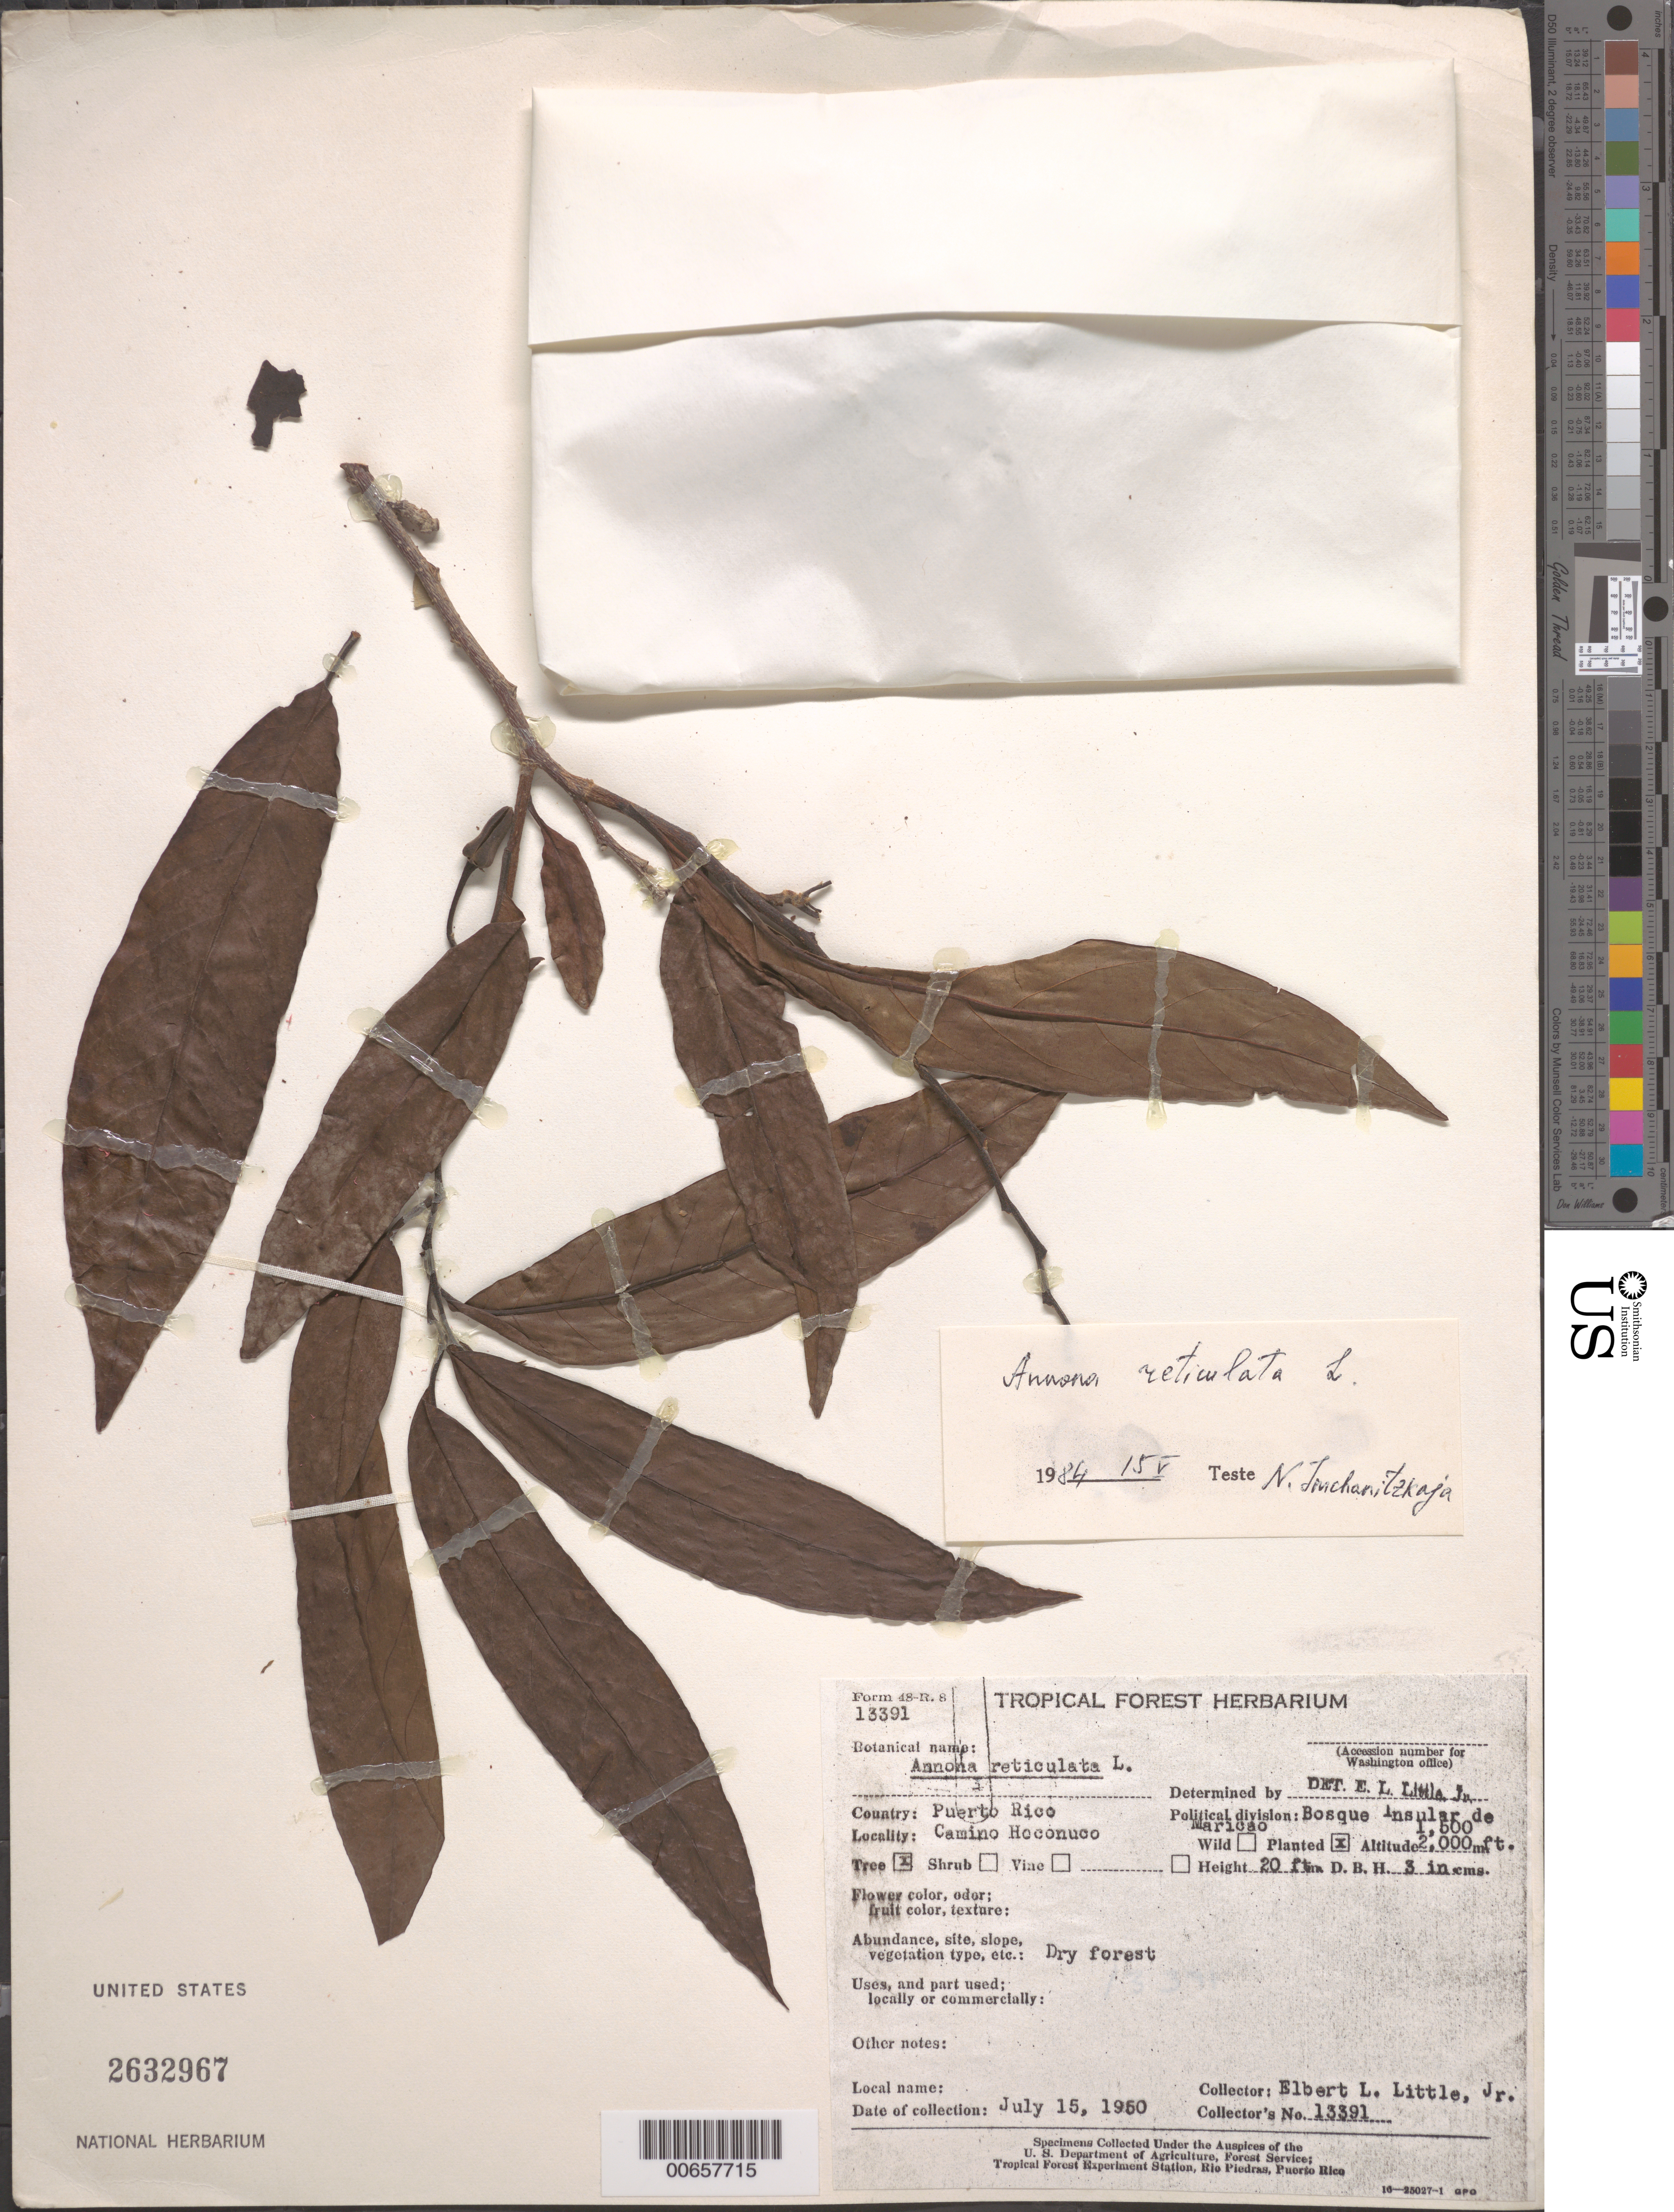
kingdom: Plantae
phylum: Tracheophyta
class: Magnoliopsida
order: Magnoliales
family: Annonaceae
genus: Annona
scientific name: Annona reticulata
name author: L.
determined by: Little, Elbert L., Jr., (FSSR), United States Department of Agriculture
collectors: E. L. Little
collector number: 13391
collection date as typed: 15 Jul 1950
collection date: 1950-07-15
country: Puerto Rico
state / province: Maricao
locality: Camino Hoconuco, Bosque Insular de Maricao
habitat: Dry forest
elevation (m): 457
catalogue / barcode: US 2632967